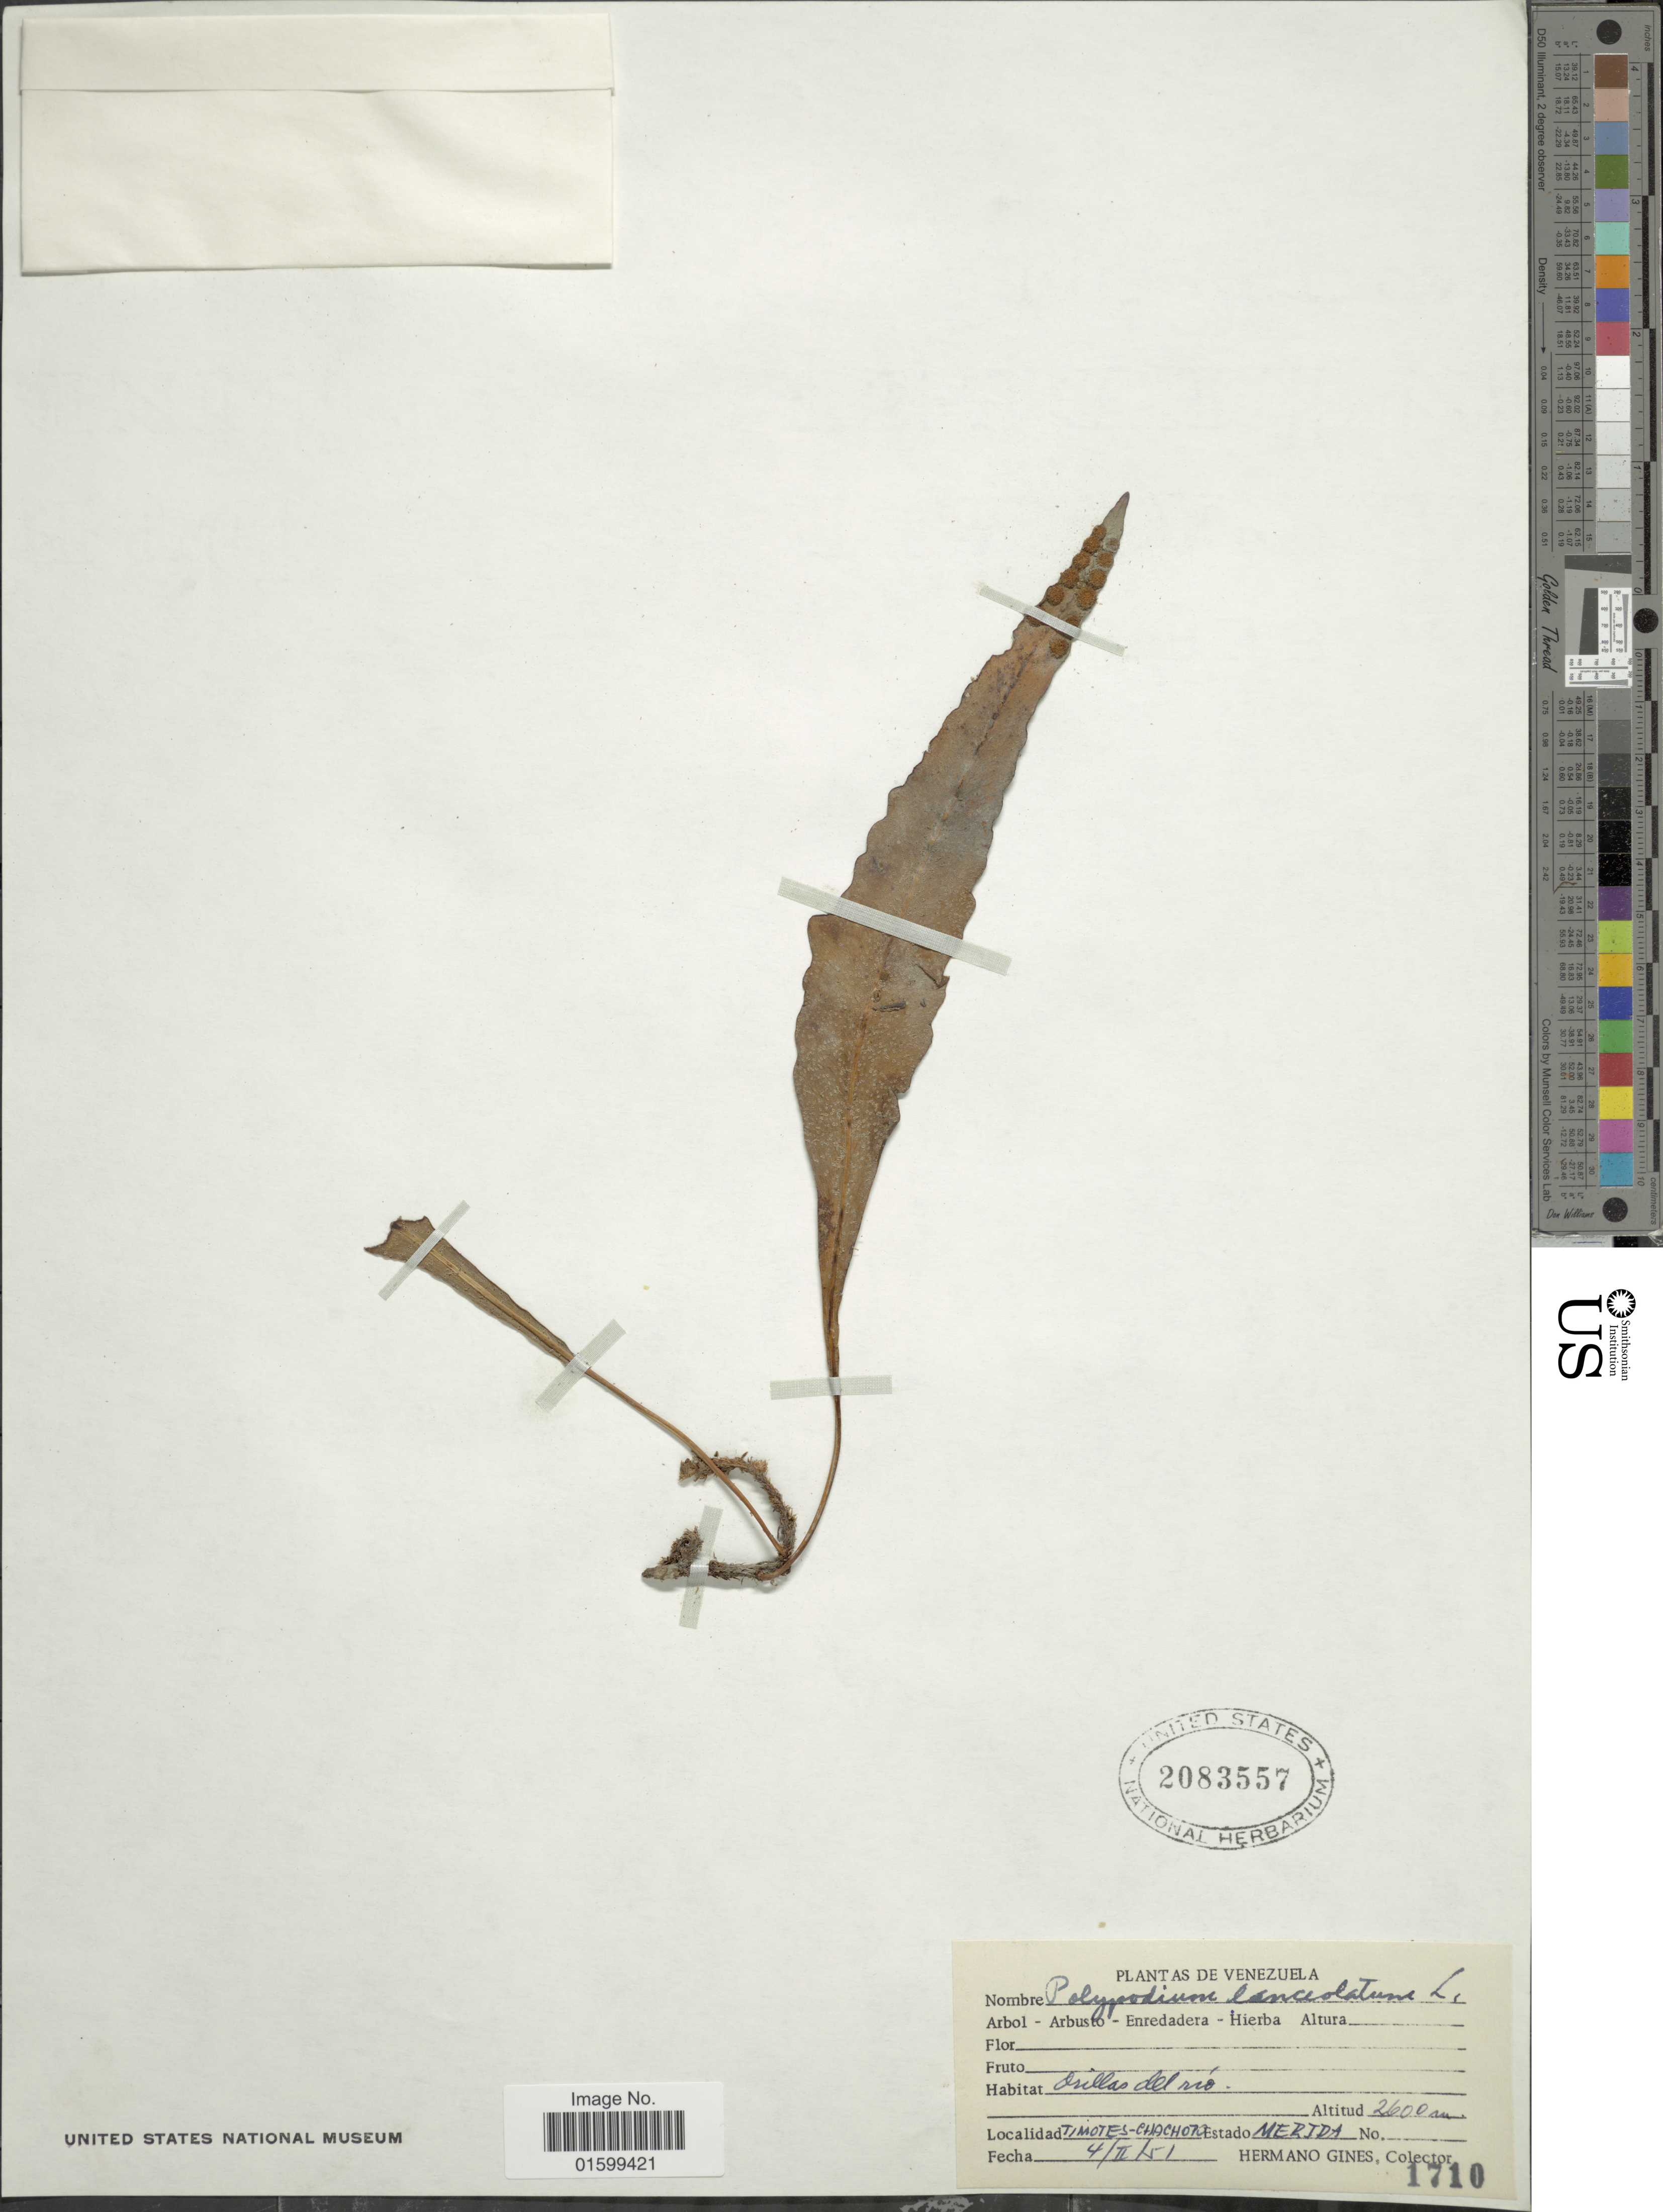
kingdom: Plantae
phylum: Tracheophyta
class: Polypodiopsida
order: Polypodiales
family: Polypodiaceae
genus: Pleopeltis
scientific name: Pleopeltis macrocarpa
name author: (Bory ex Willd.) Kaulf.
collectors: Bro. Gines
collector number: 1710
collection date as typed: Transcribed d/m/y: 4/2/51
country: Venezuela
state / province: Mérida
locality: Timotes- Chachopo, orillas del río [riverbanks]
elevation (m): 2600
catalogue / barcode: US 2083557